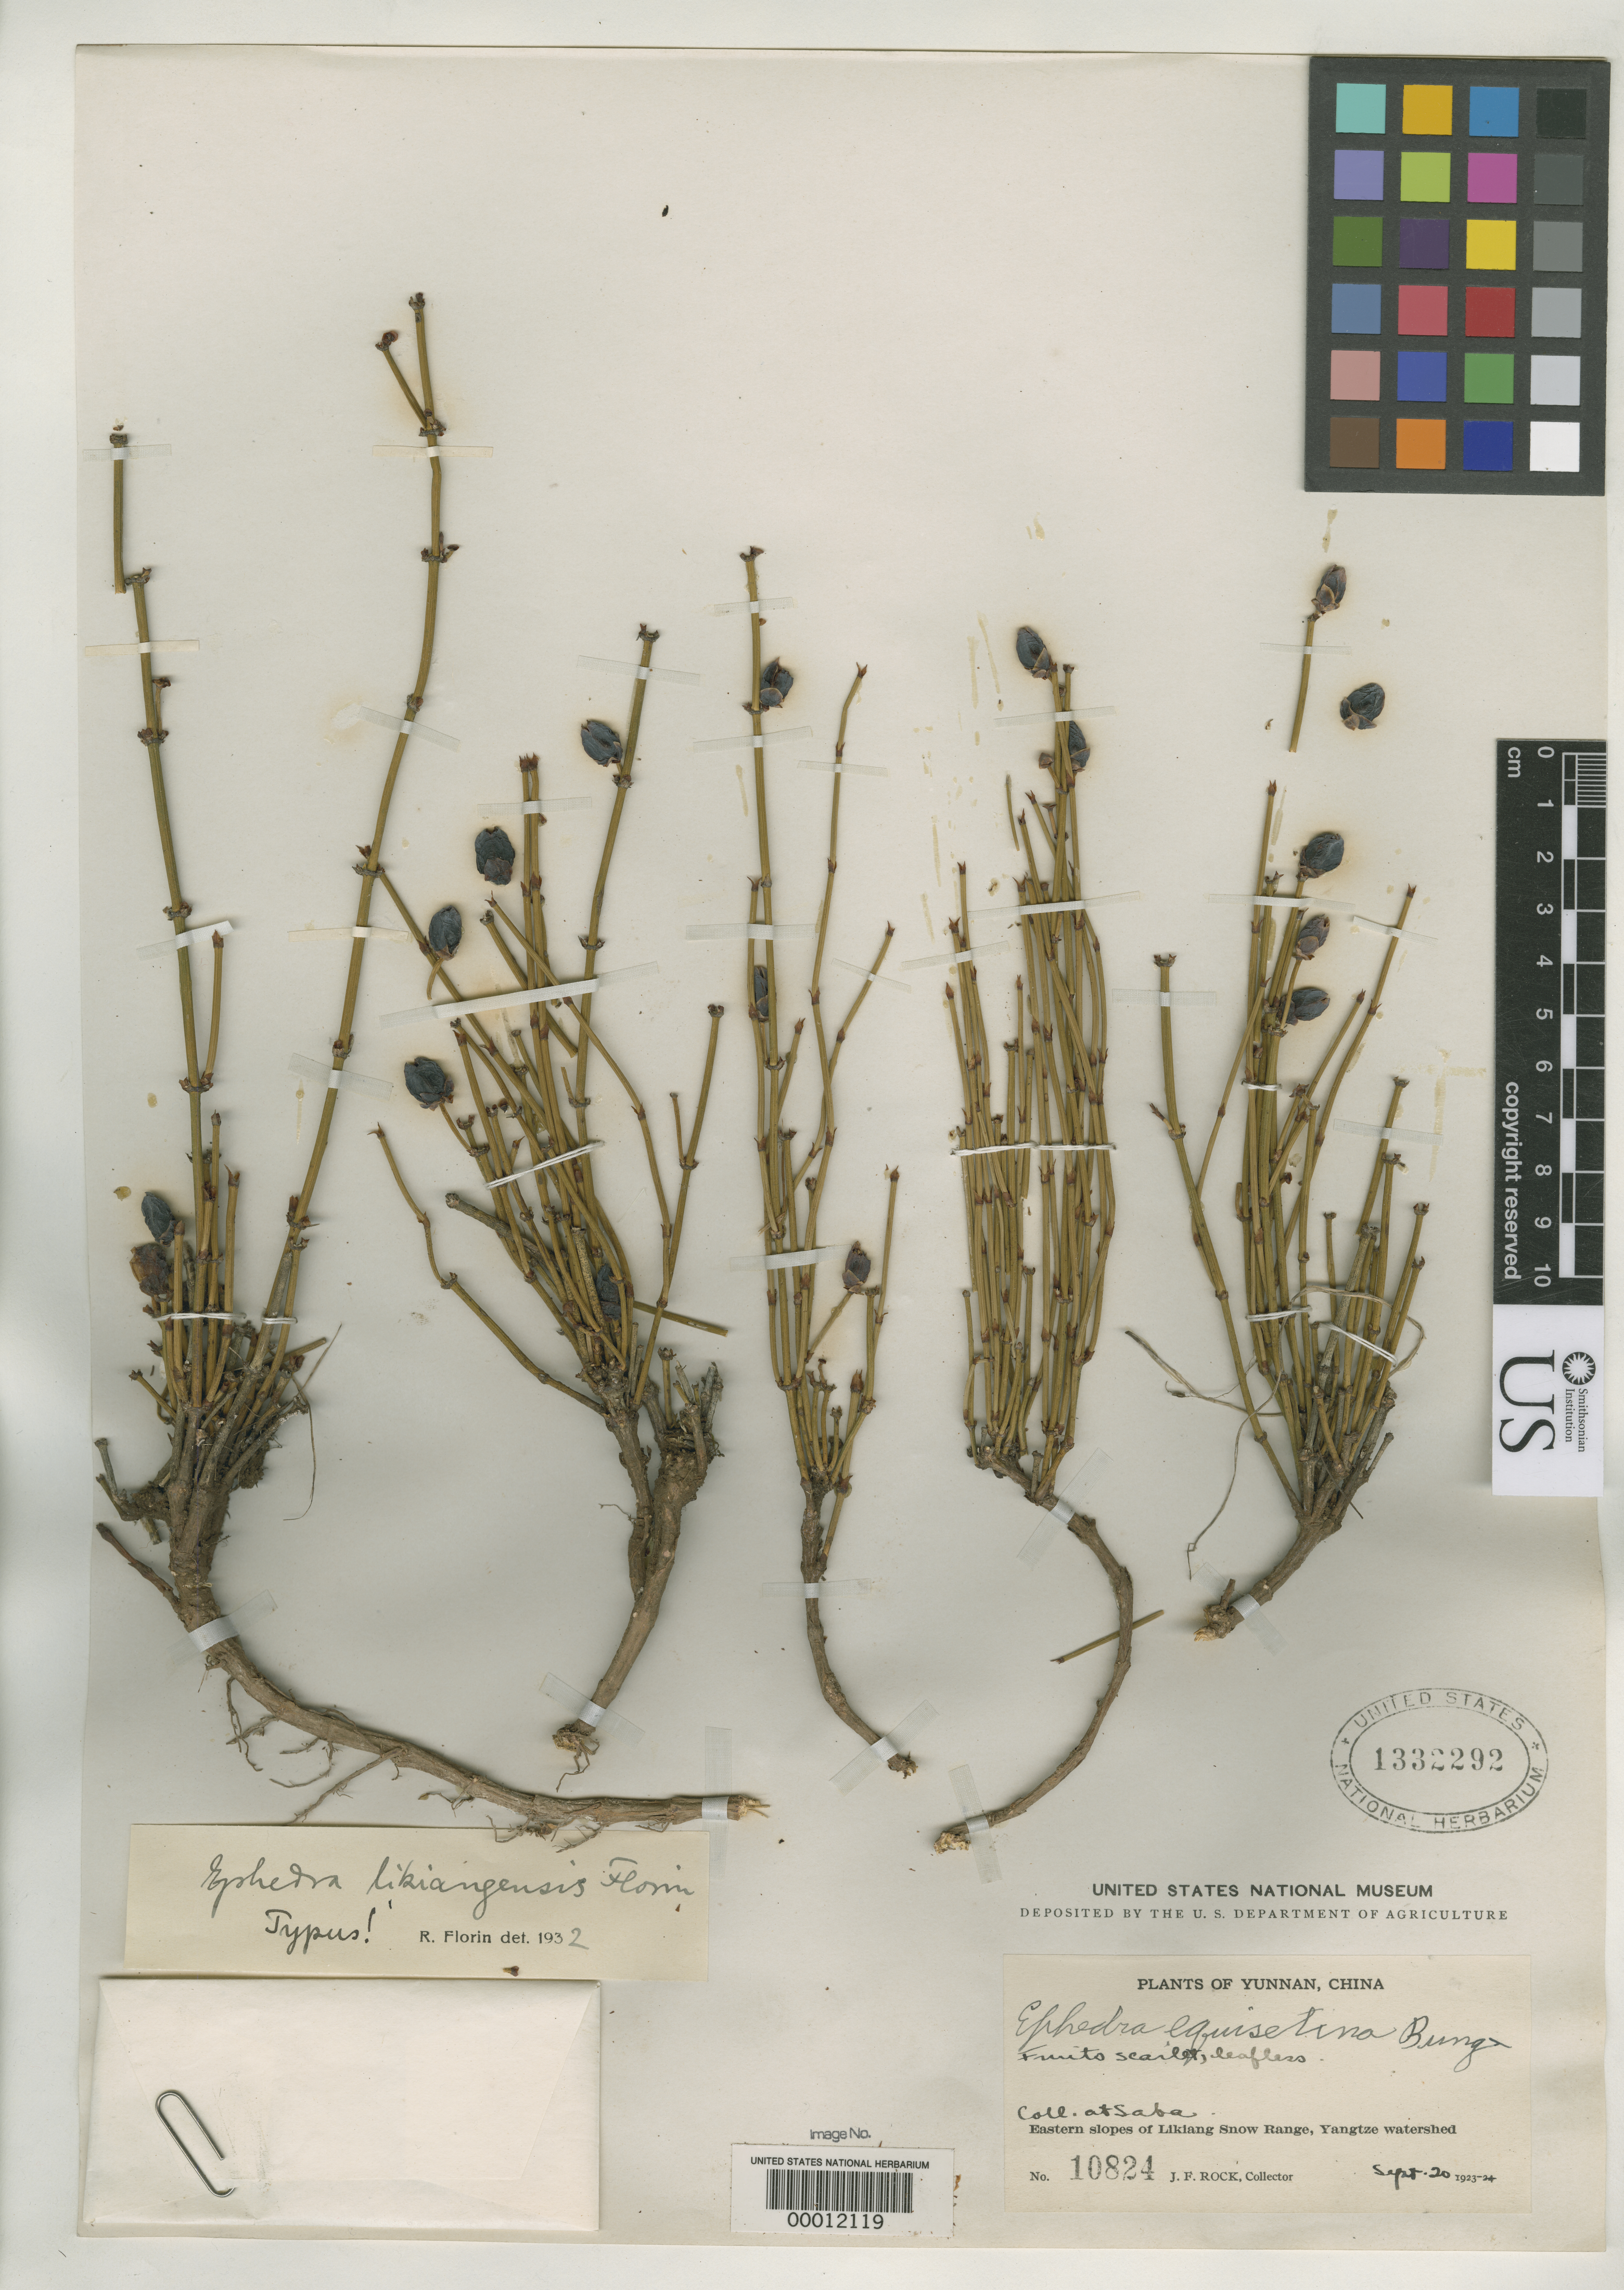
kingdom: Plantae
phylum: Tracheophyta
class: Gnetopsida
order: Ephedrales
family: Ephedraceae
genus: Ephedra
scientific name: Ephedra likiangensis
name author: Florin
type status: Possible Holotype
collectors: J. F. Rock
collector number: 10824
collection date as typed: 1923 to -- --- 1924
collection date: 1923/1924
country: China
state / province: Yunnan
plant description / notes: Type status to be verified. This sheet (Rock 10824, USNH 1332292) previously recorded as isotype; annotated by Florin (1932) as "Typus!" and may be the holotype (A duplicate at S bears only fragmentary material and photographs of this US specimen.) but an additional US sheet (Handel-Mazzetti 3784, USNH 1529674) is annotated by Freitag & Maier-Stolte (2008) as "syntype".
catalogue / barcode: US 1332292